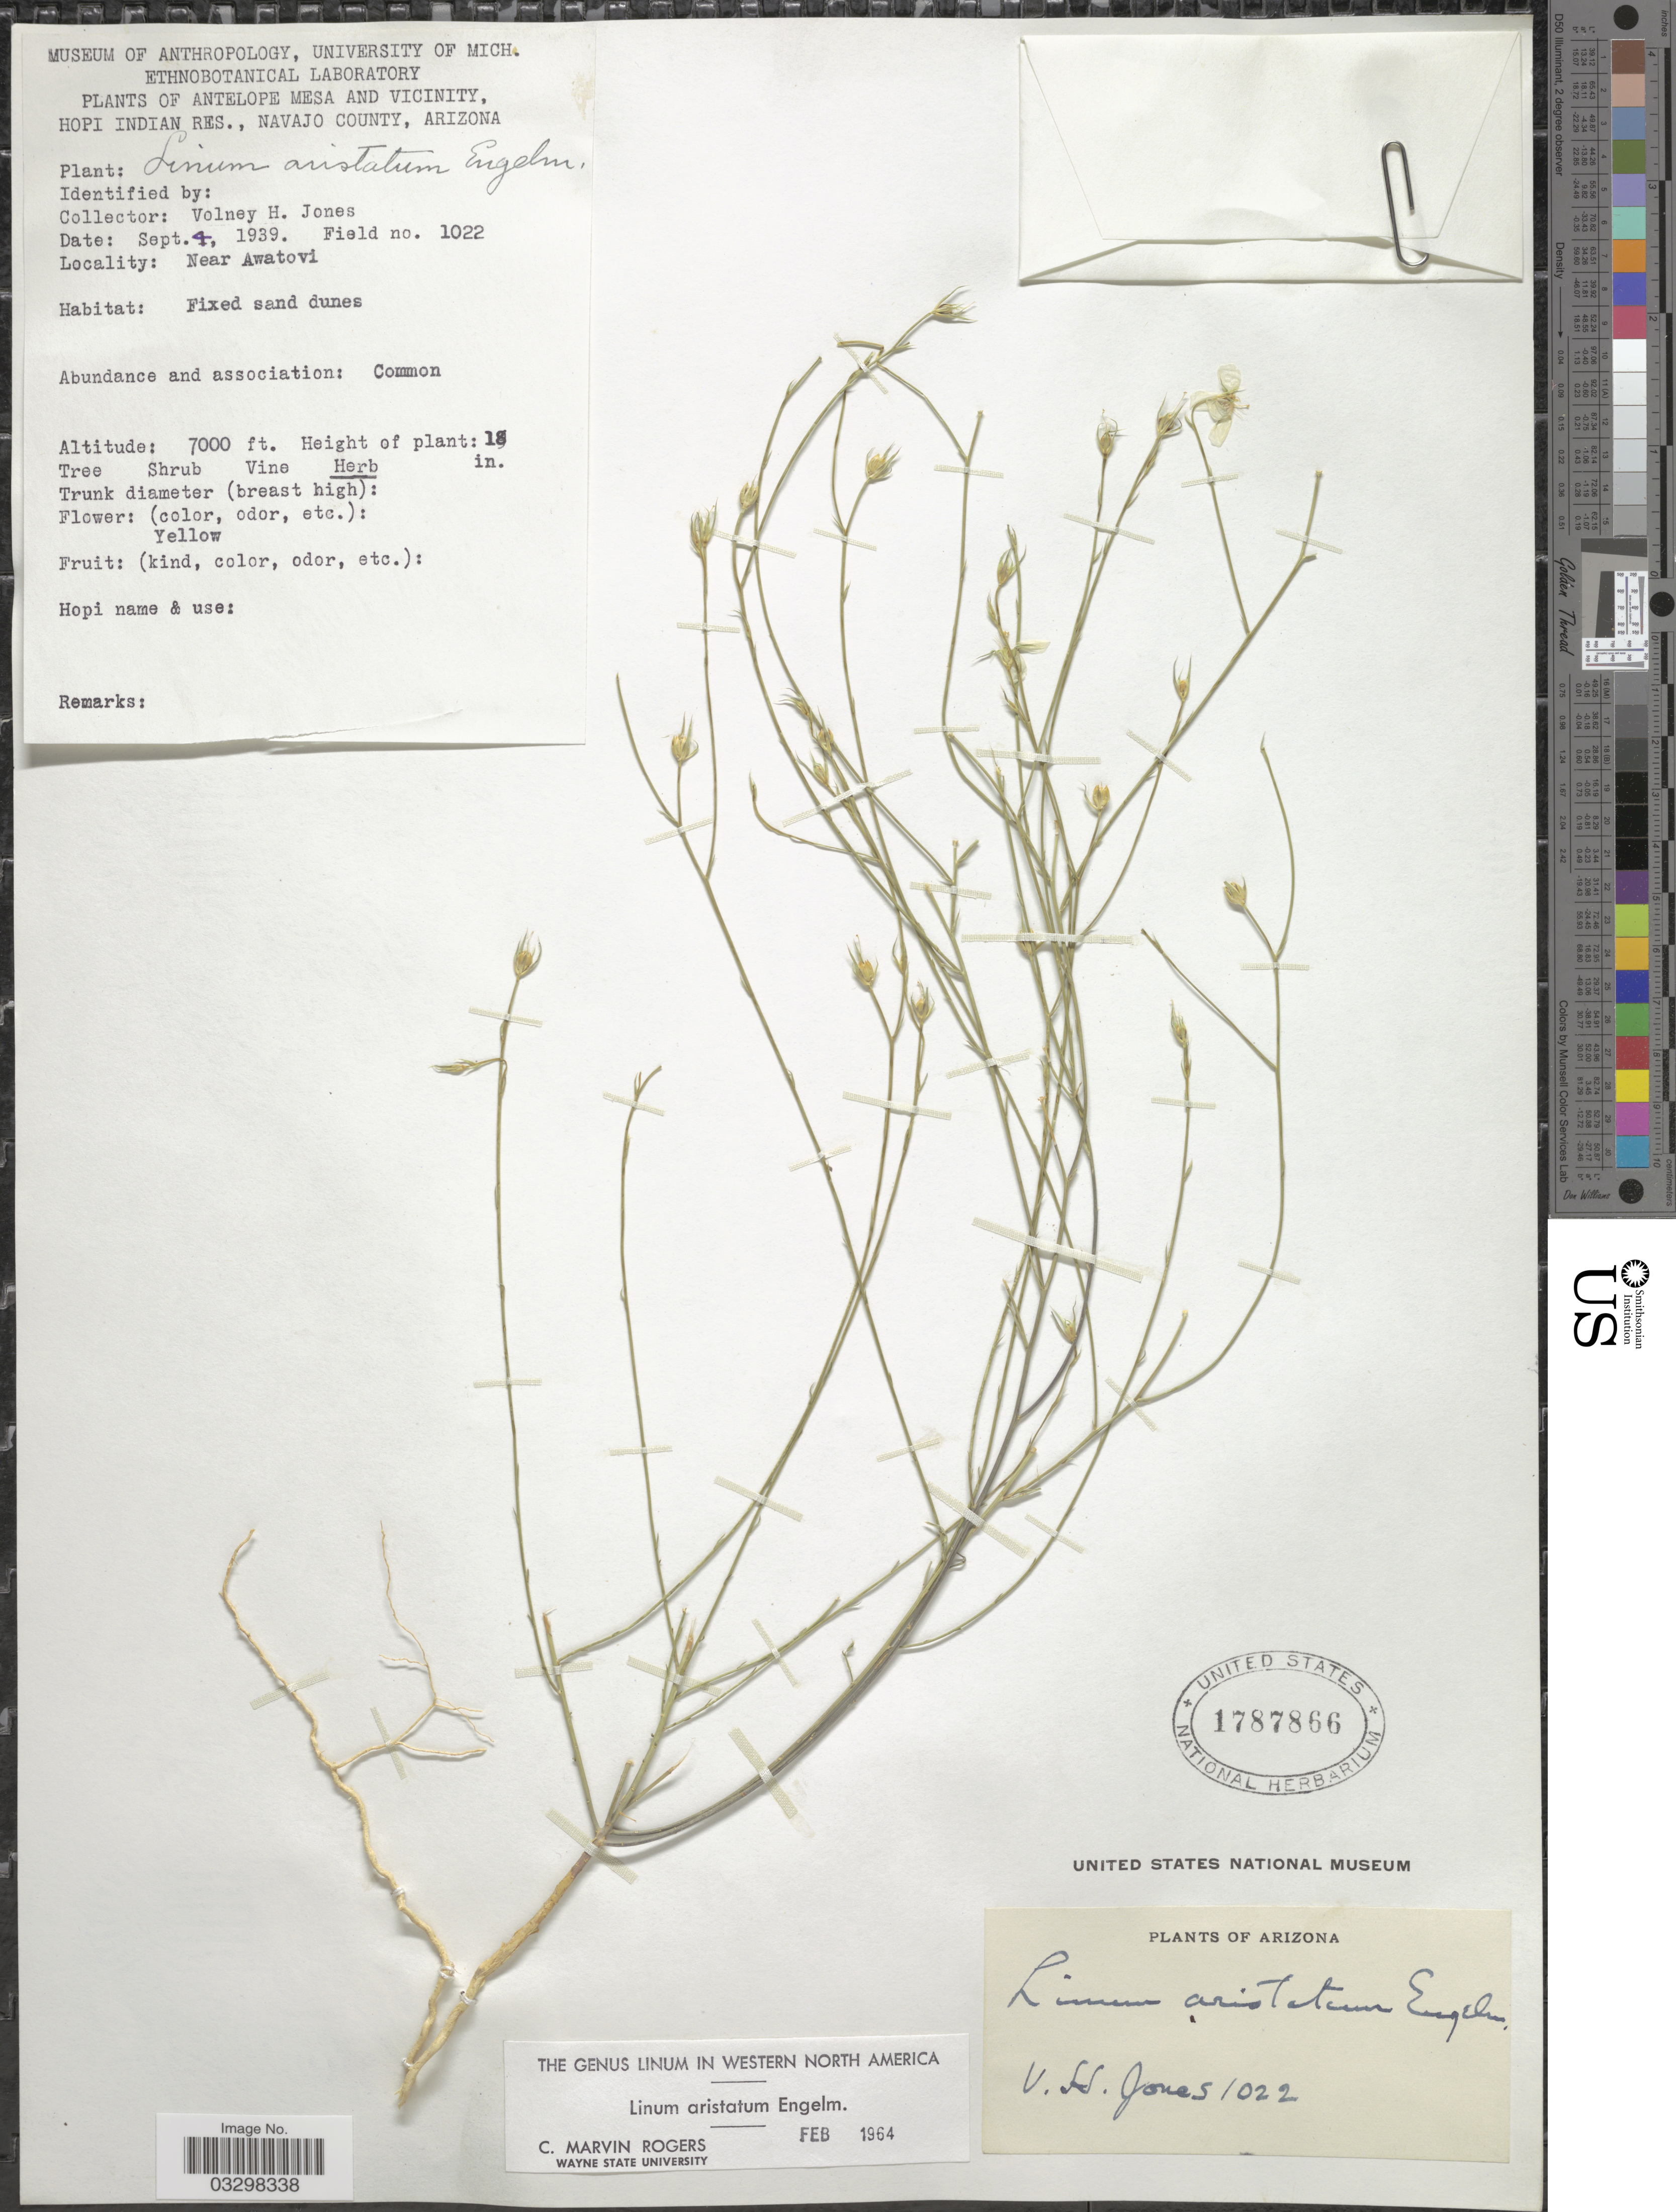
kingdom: Plantae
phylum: Tracheophyta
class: Magnoliopsida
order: Malpighiales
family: Linaceae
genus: Linum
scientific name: Linum aristatum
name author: Engelm.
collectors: V. Jones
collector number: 1022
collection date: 1939-09-04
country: United States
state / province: Arizona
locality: Antelope Mesa and Vicinity, Hopi Indian Res., Navajo County. Near Awatovi.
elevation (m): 2134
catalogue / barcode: US 1787866